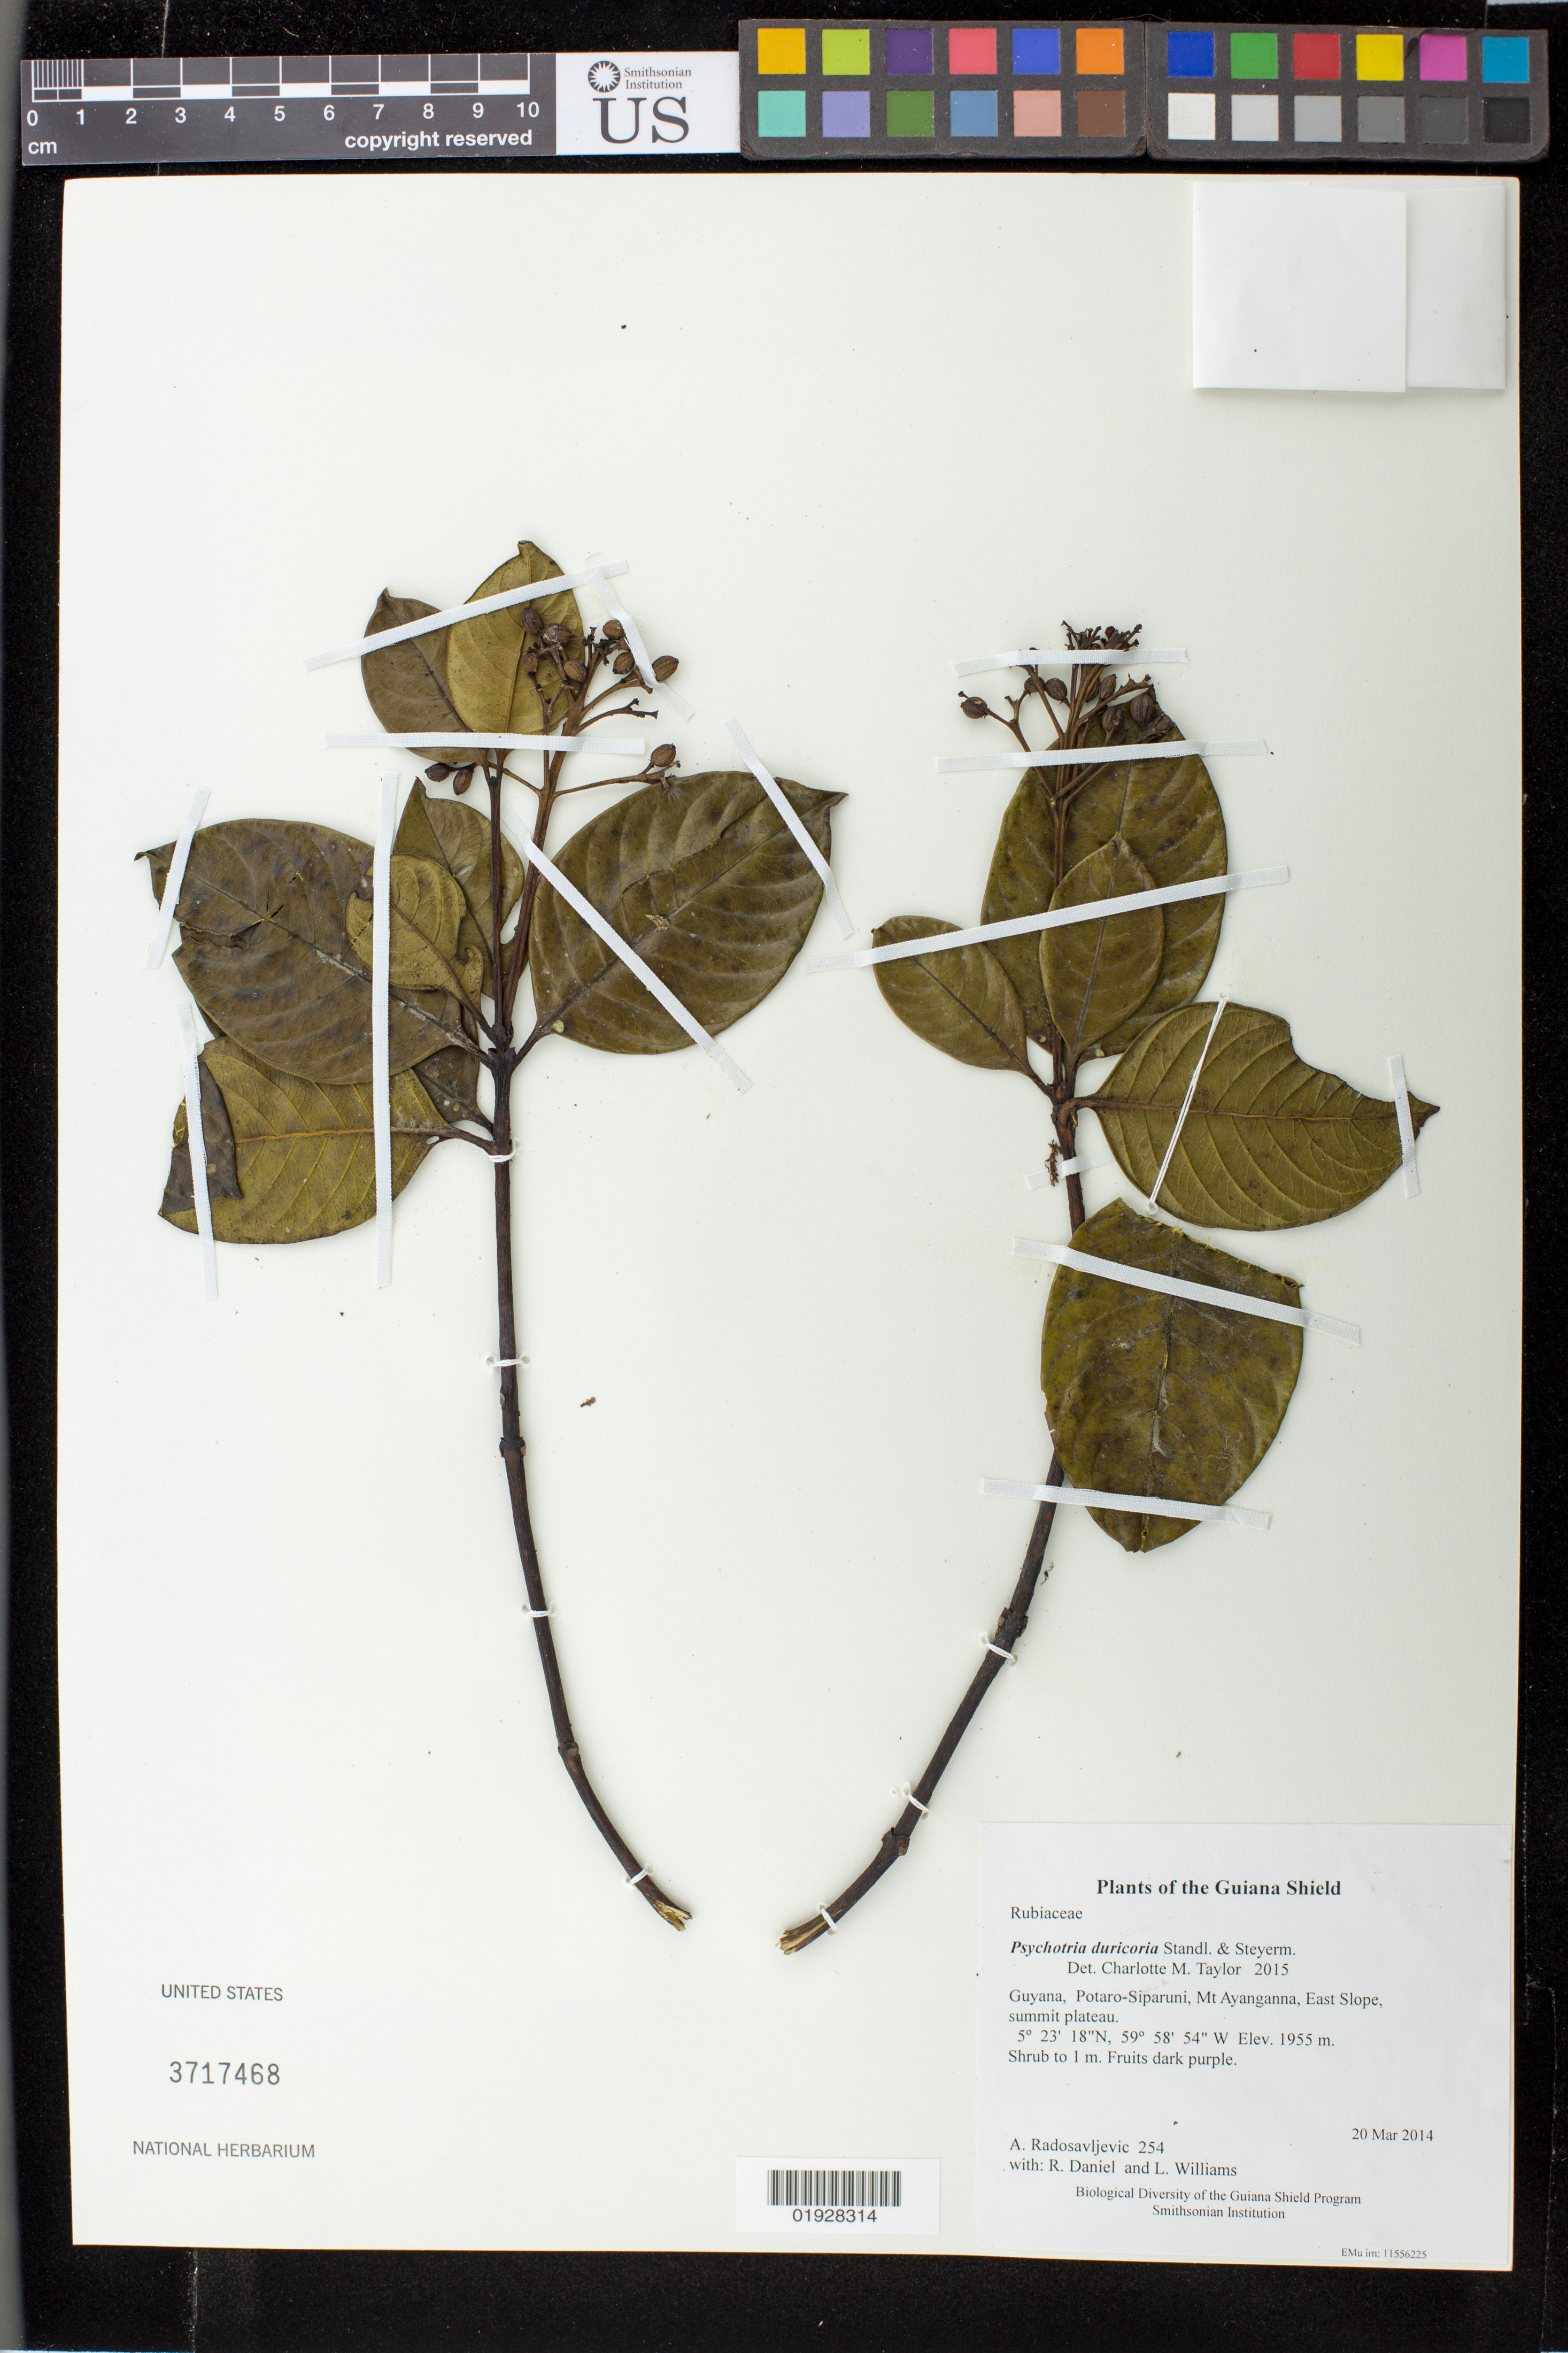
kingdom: Plantae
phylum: Tracheophyta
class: Magnoliopsida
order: Gentianales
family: Rubiaceae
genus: Palicourea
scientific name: Palicourea duricoria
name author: (Standl. & Steyerm.) Delprete & J.H. Kirkbr.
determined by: Kirkbride, J. H., Jr.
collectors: A. Radosavljevic, R. Daniel & L. Williams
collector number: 254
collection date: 2014-03-20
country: Guyana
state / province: Potaro-Siparuni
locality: Mt Ayanganna, East Slope, summit plateau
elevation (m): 1955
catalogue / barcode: US 3717468